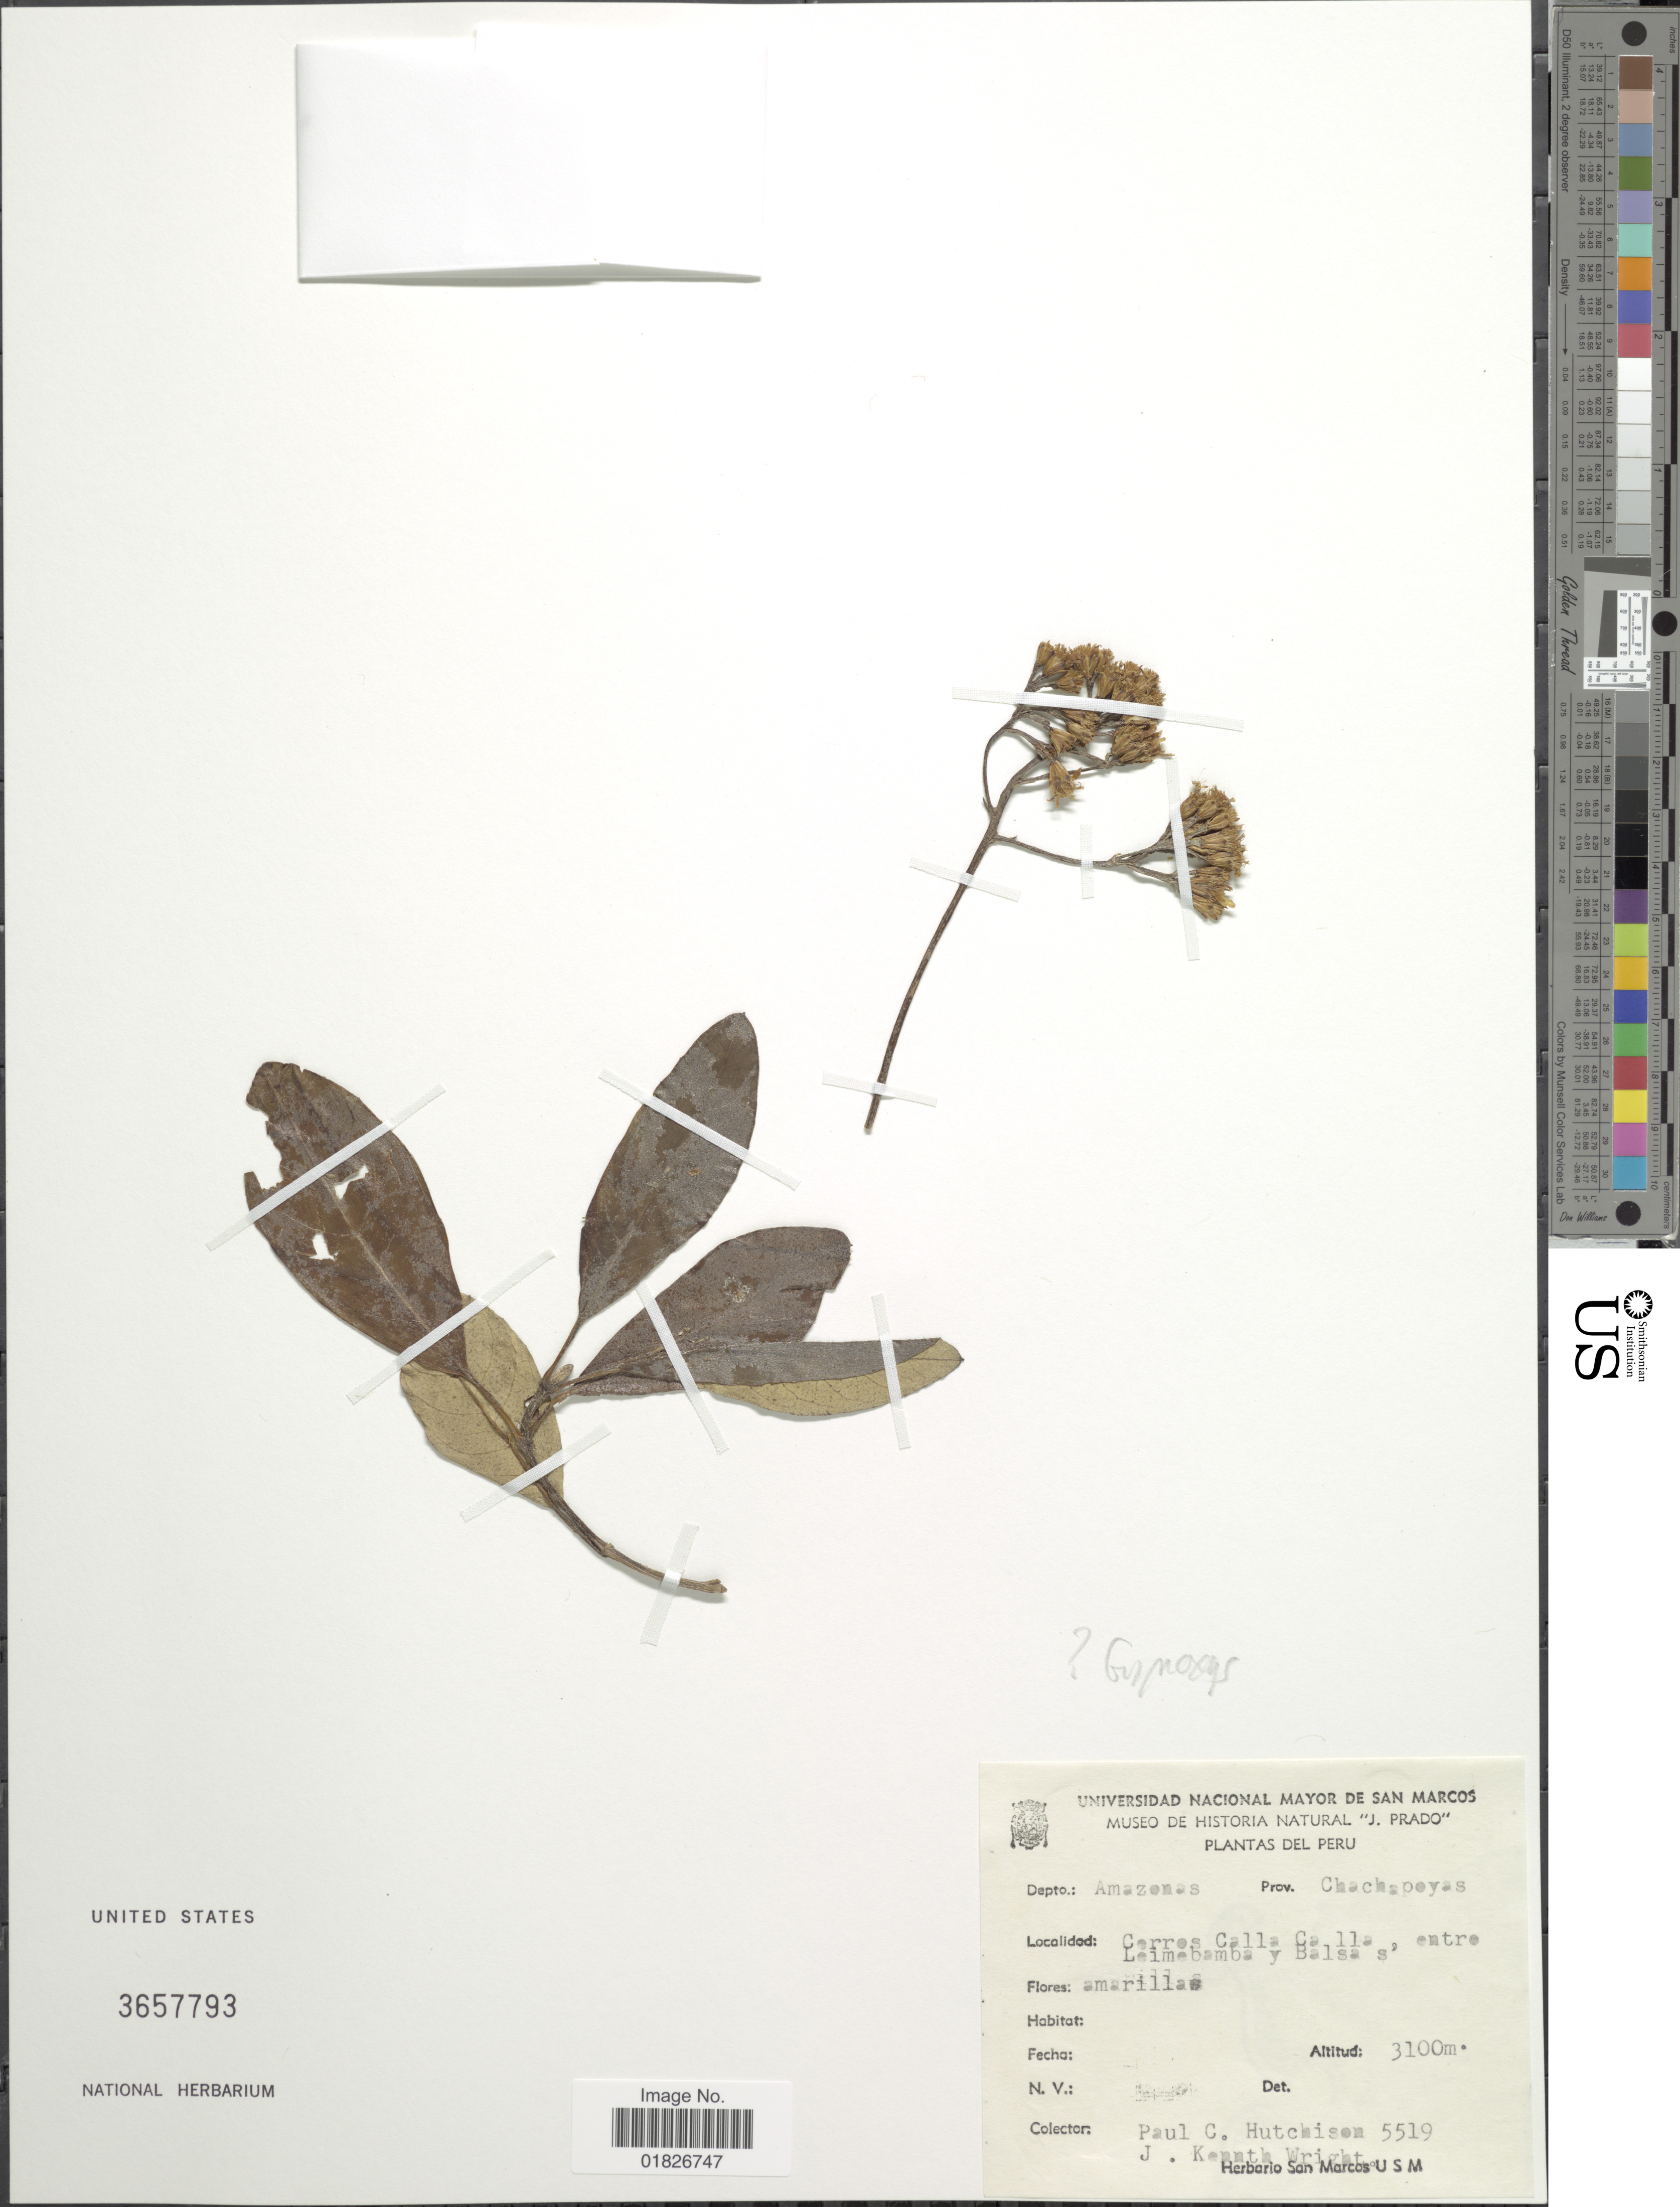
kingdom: Plantae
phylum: Tracheophyta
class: Magnoliopsida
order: Asterales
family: Asteraceae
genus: Gynoxys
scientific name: Gynoxys sp.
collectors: P. C. Hutchison & J. K. Wright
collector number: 5519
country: Peru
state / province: Amazonas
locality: Prov. Chachapoyas, Cerros Calla Calla, entre Leimebamba y Balsas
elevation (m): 3100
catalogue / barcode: US 3657793